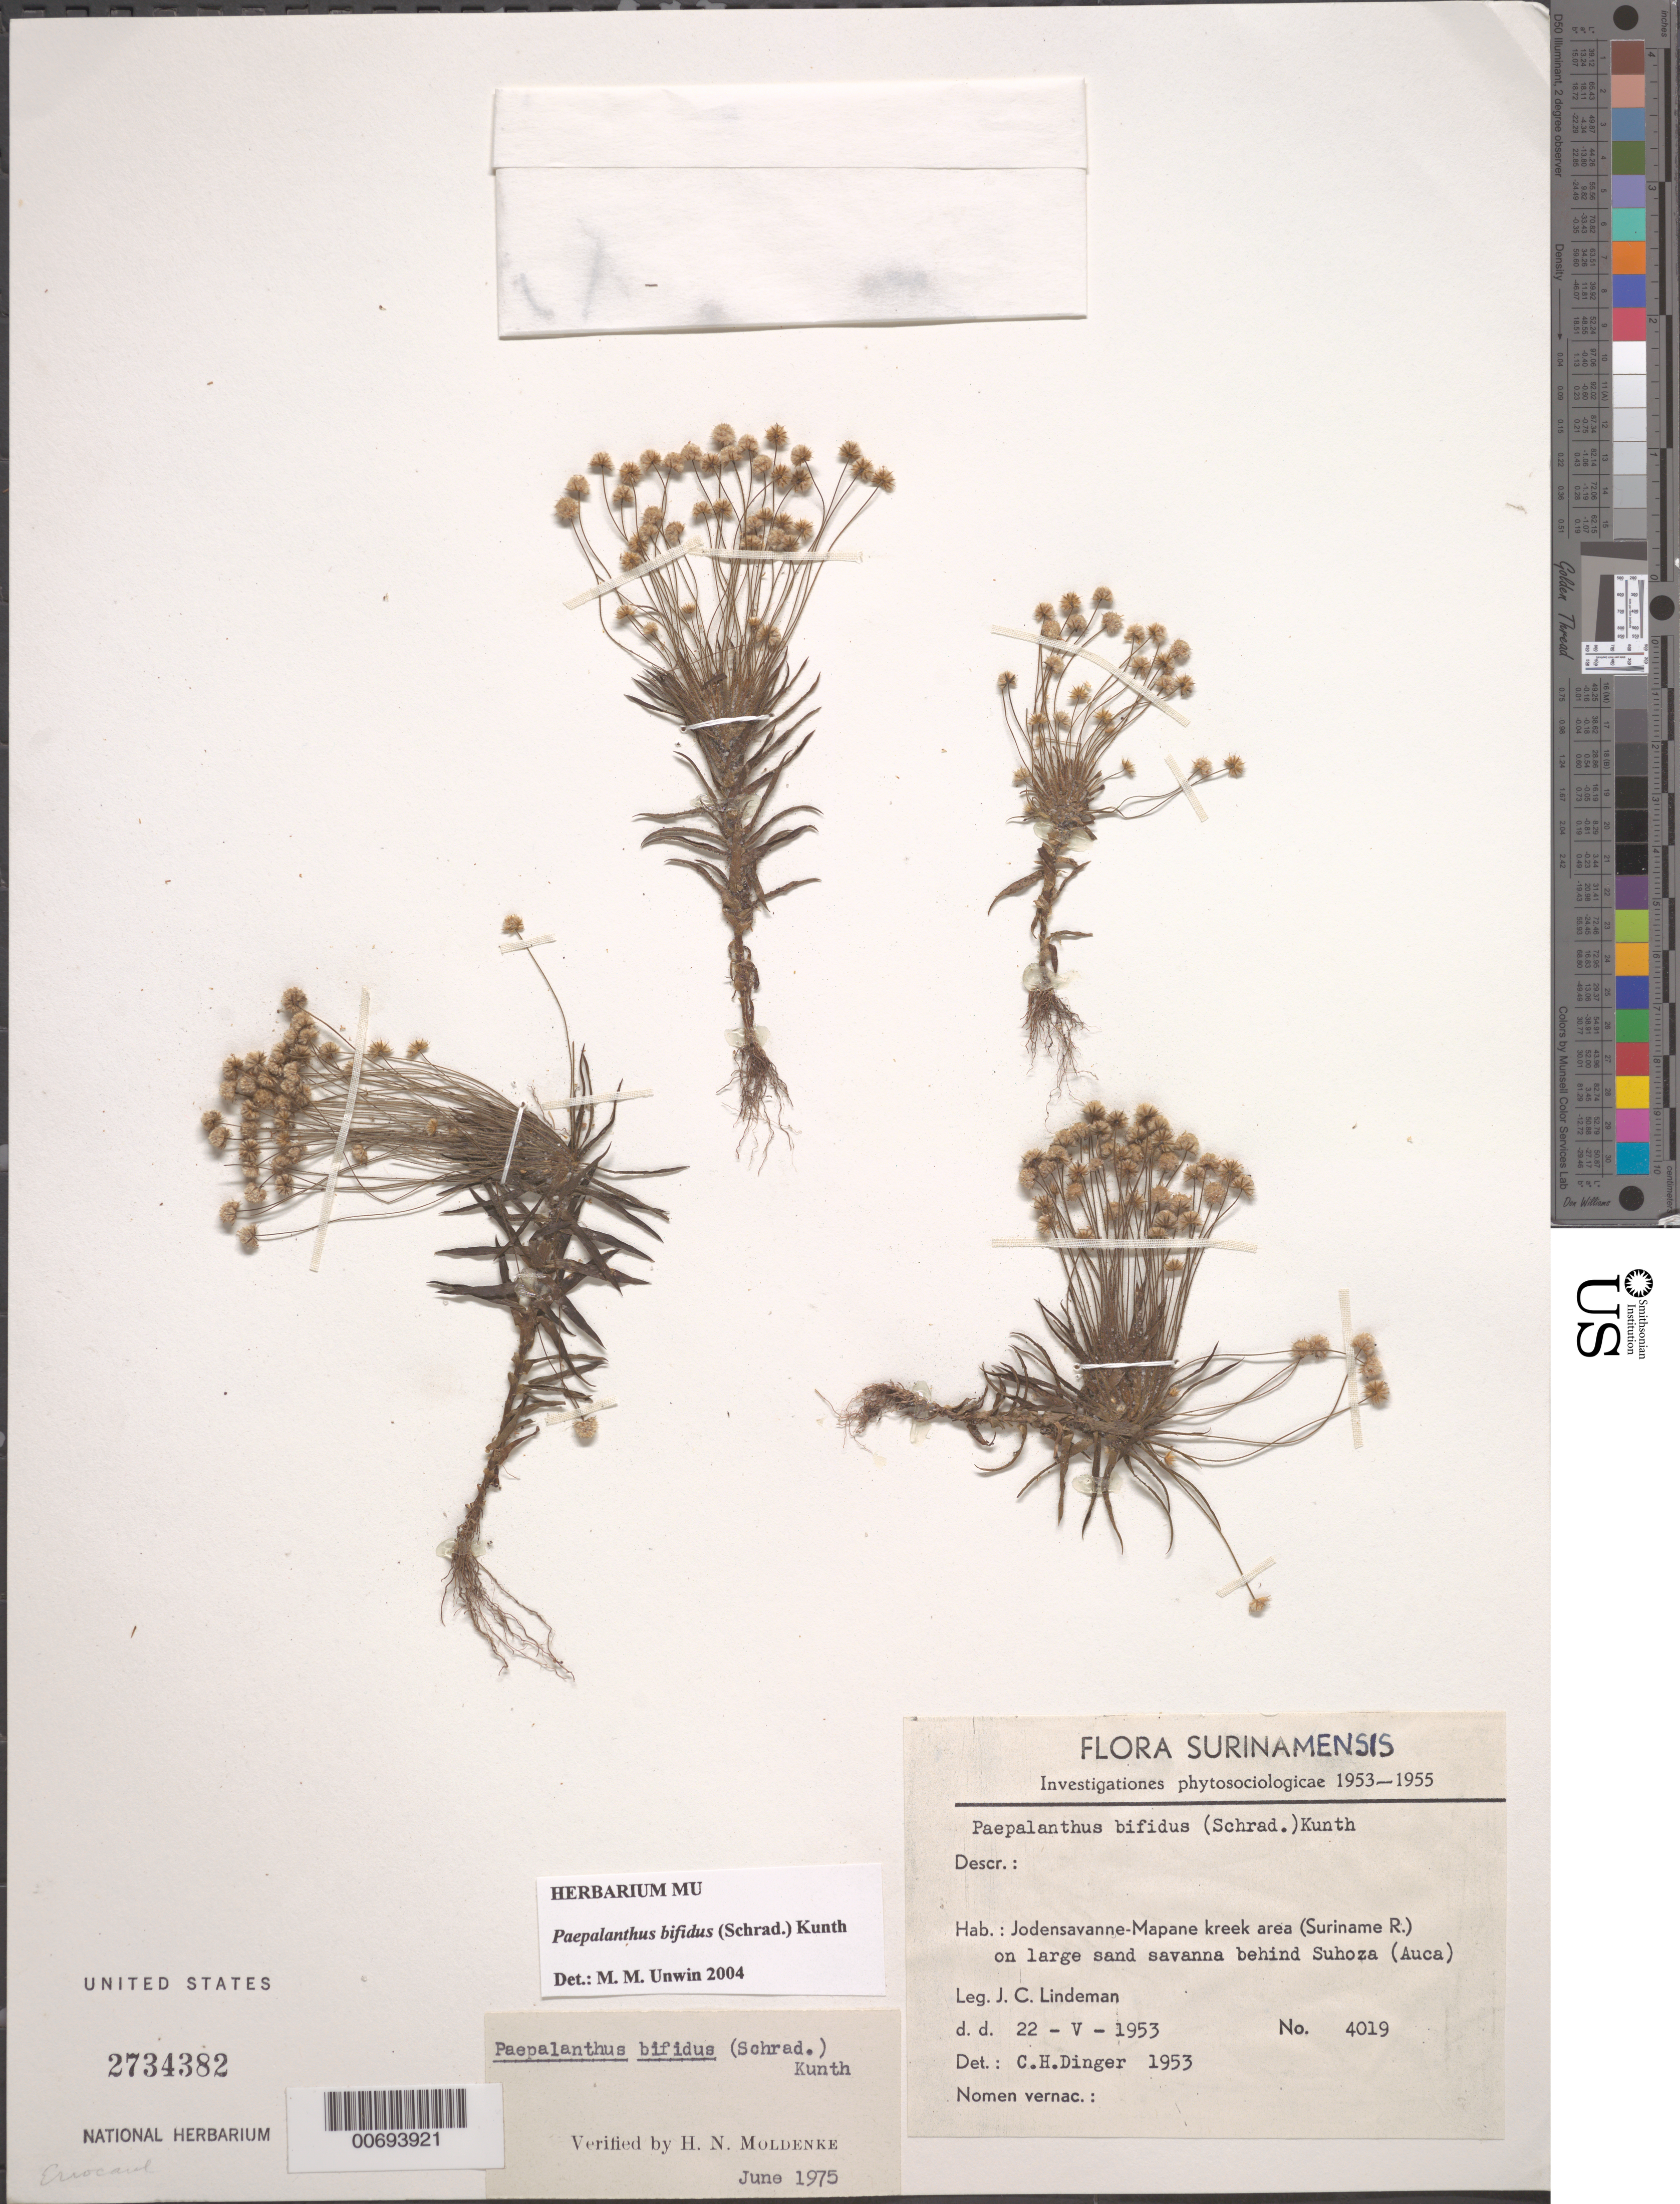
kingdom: Plantae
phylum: Tracheophyta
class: Liliopsida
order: Poales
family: Eriocaulaceae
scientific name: Giuliettia bifida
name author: (Schrad.) Andrino & Sano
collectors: J. C. Lindeman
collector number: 4019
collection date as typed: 22-May-53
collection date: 1953-05-22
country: Suriname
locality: Jodensavanne-Mapane kreek area (Suriname River)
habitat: Large sand savanna behind Suhoza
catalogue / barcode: US 2734382